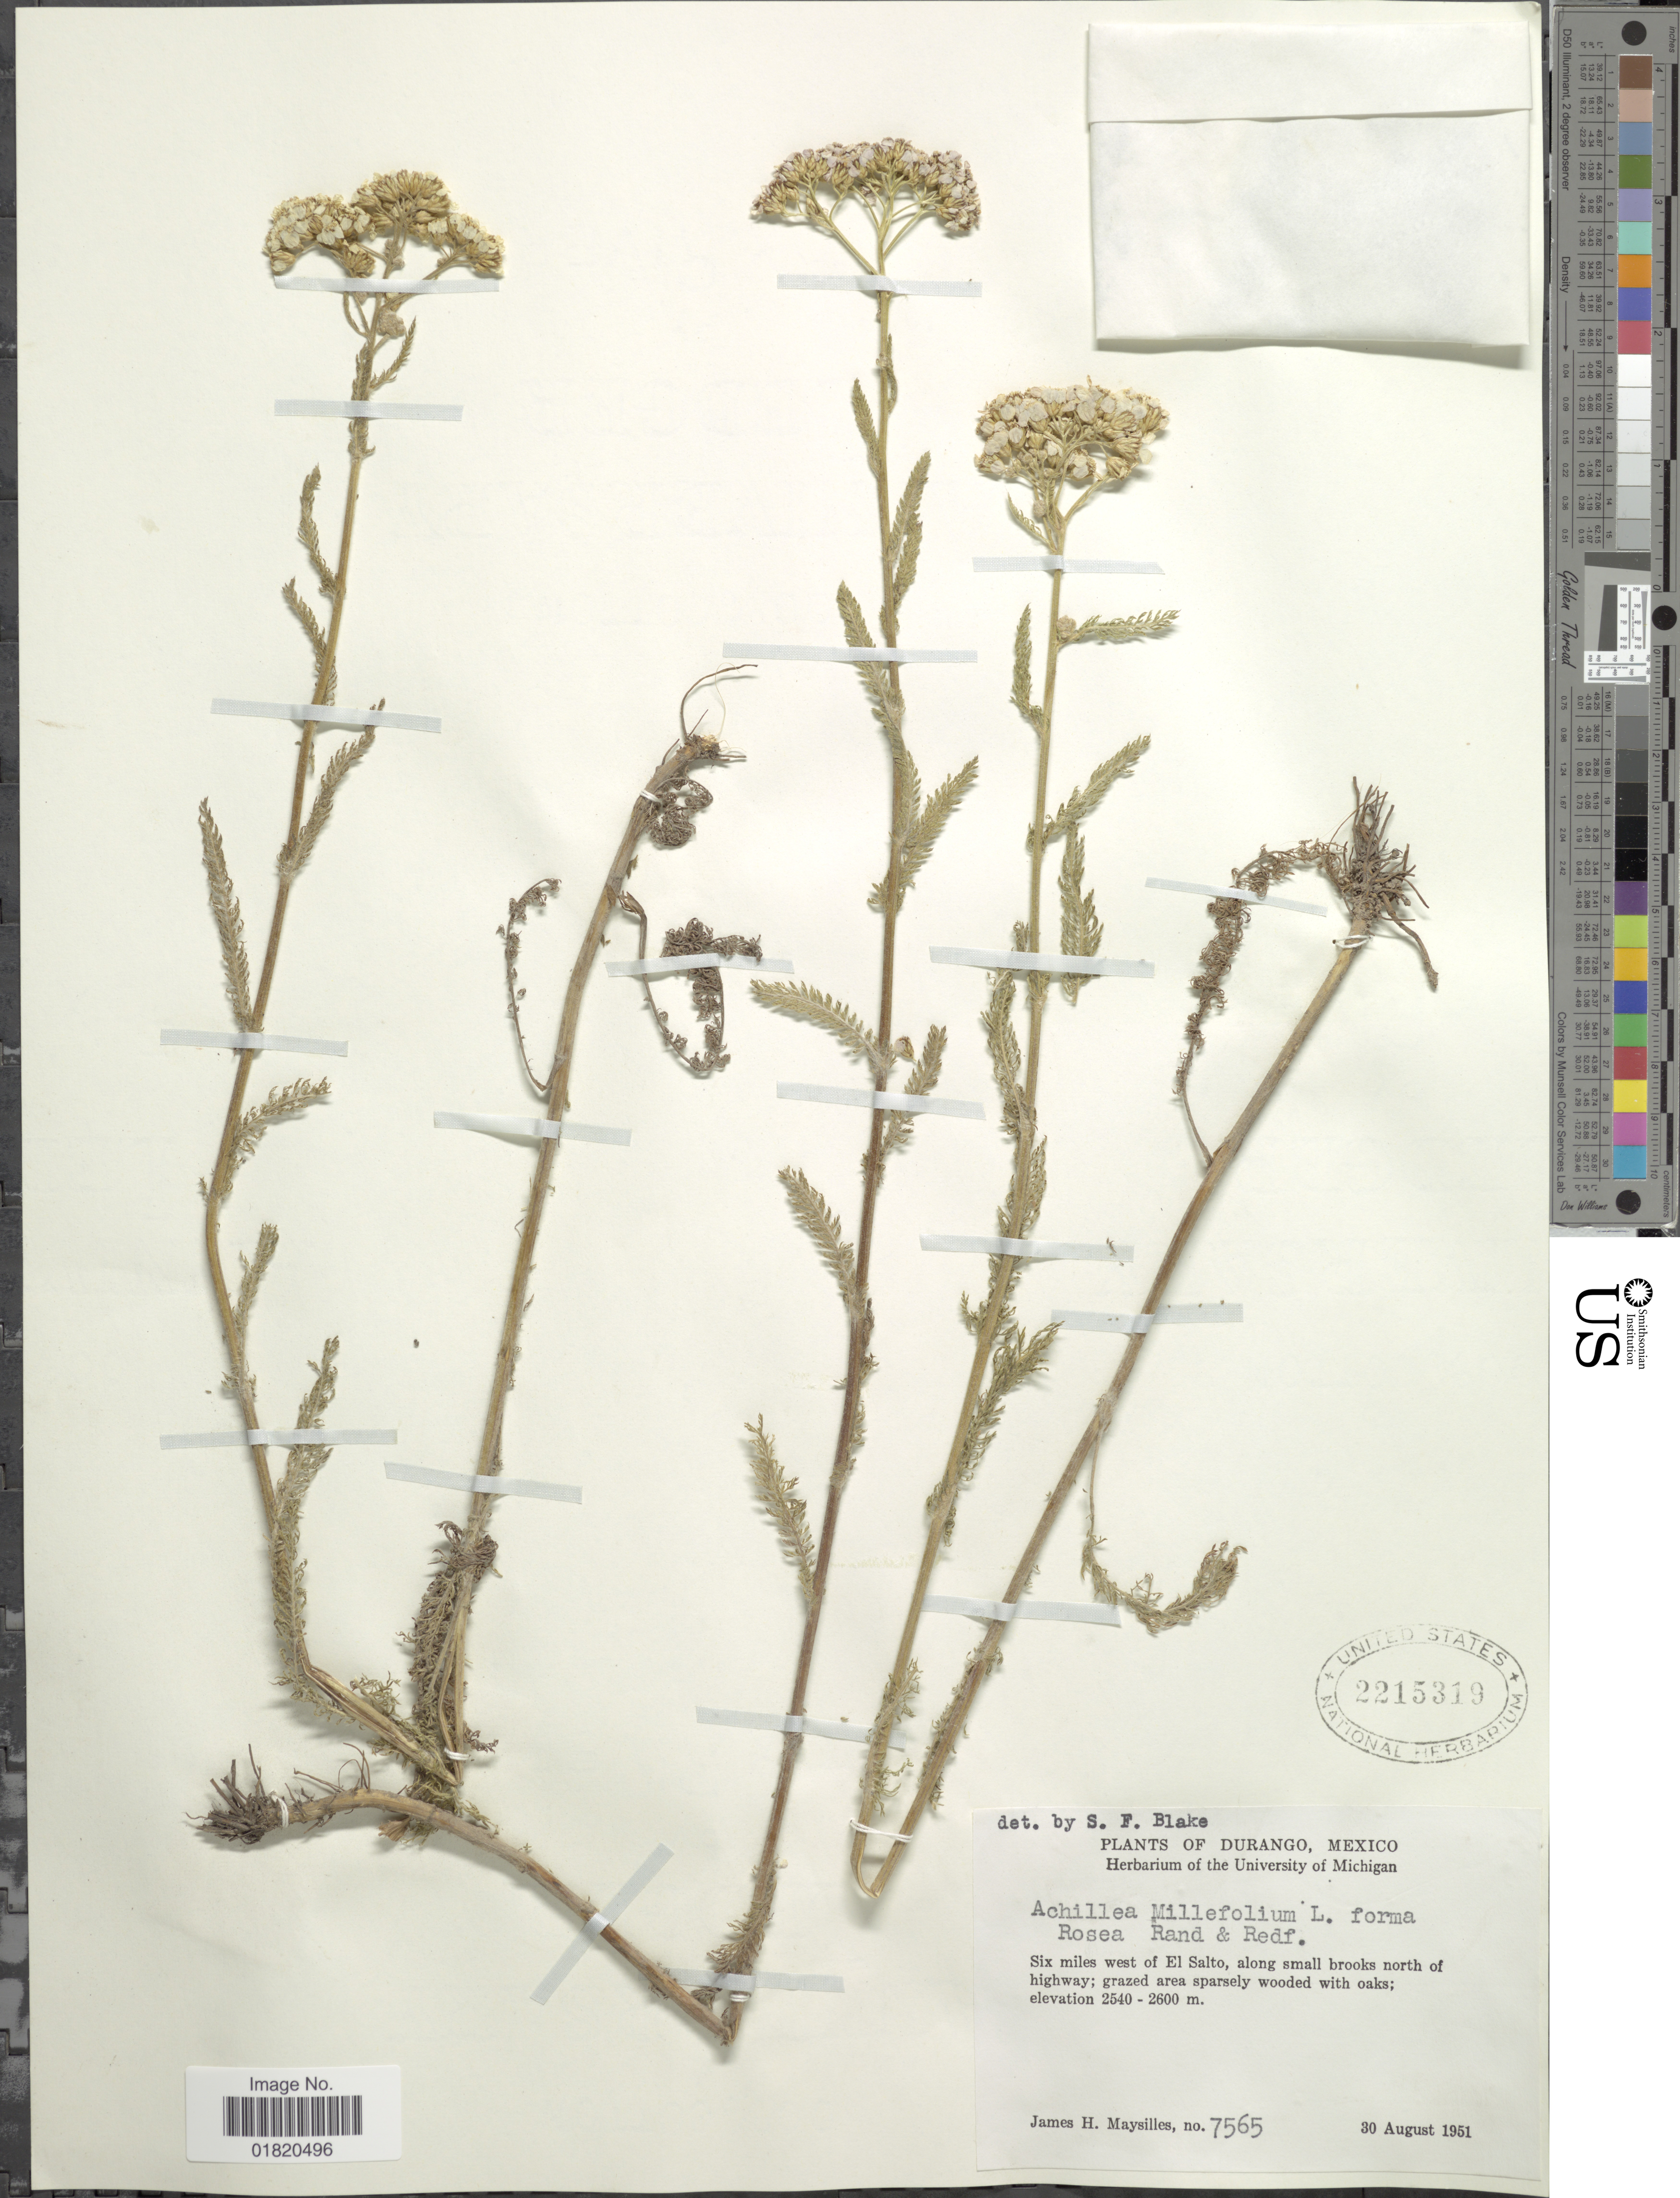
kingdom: Plantae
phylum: Tracheophyta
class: Magnoliopsida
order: Asterales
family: Asteraceae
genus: Achillea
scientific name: Achillea lanulosa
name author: Nutt.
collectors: J. Maysilles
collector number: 7565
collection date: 1951-08-30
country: Mexico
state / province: Durango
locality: Six miles west of El Salto, along small brooks north of highway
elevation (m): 2540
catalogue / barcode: US 2215319